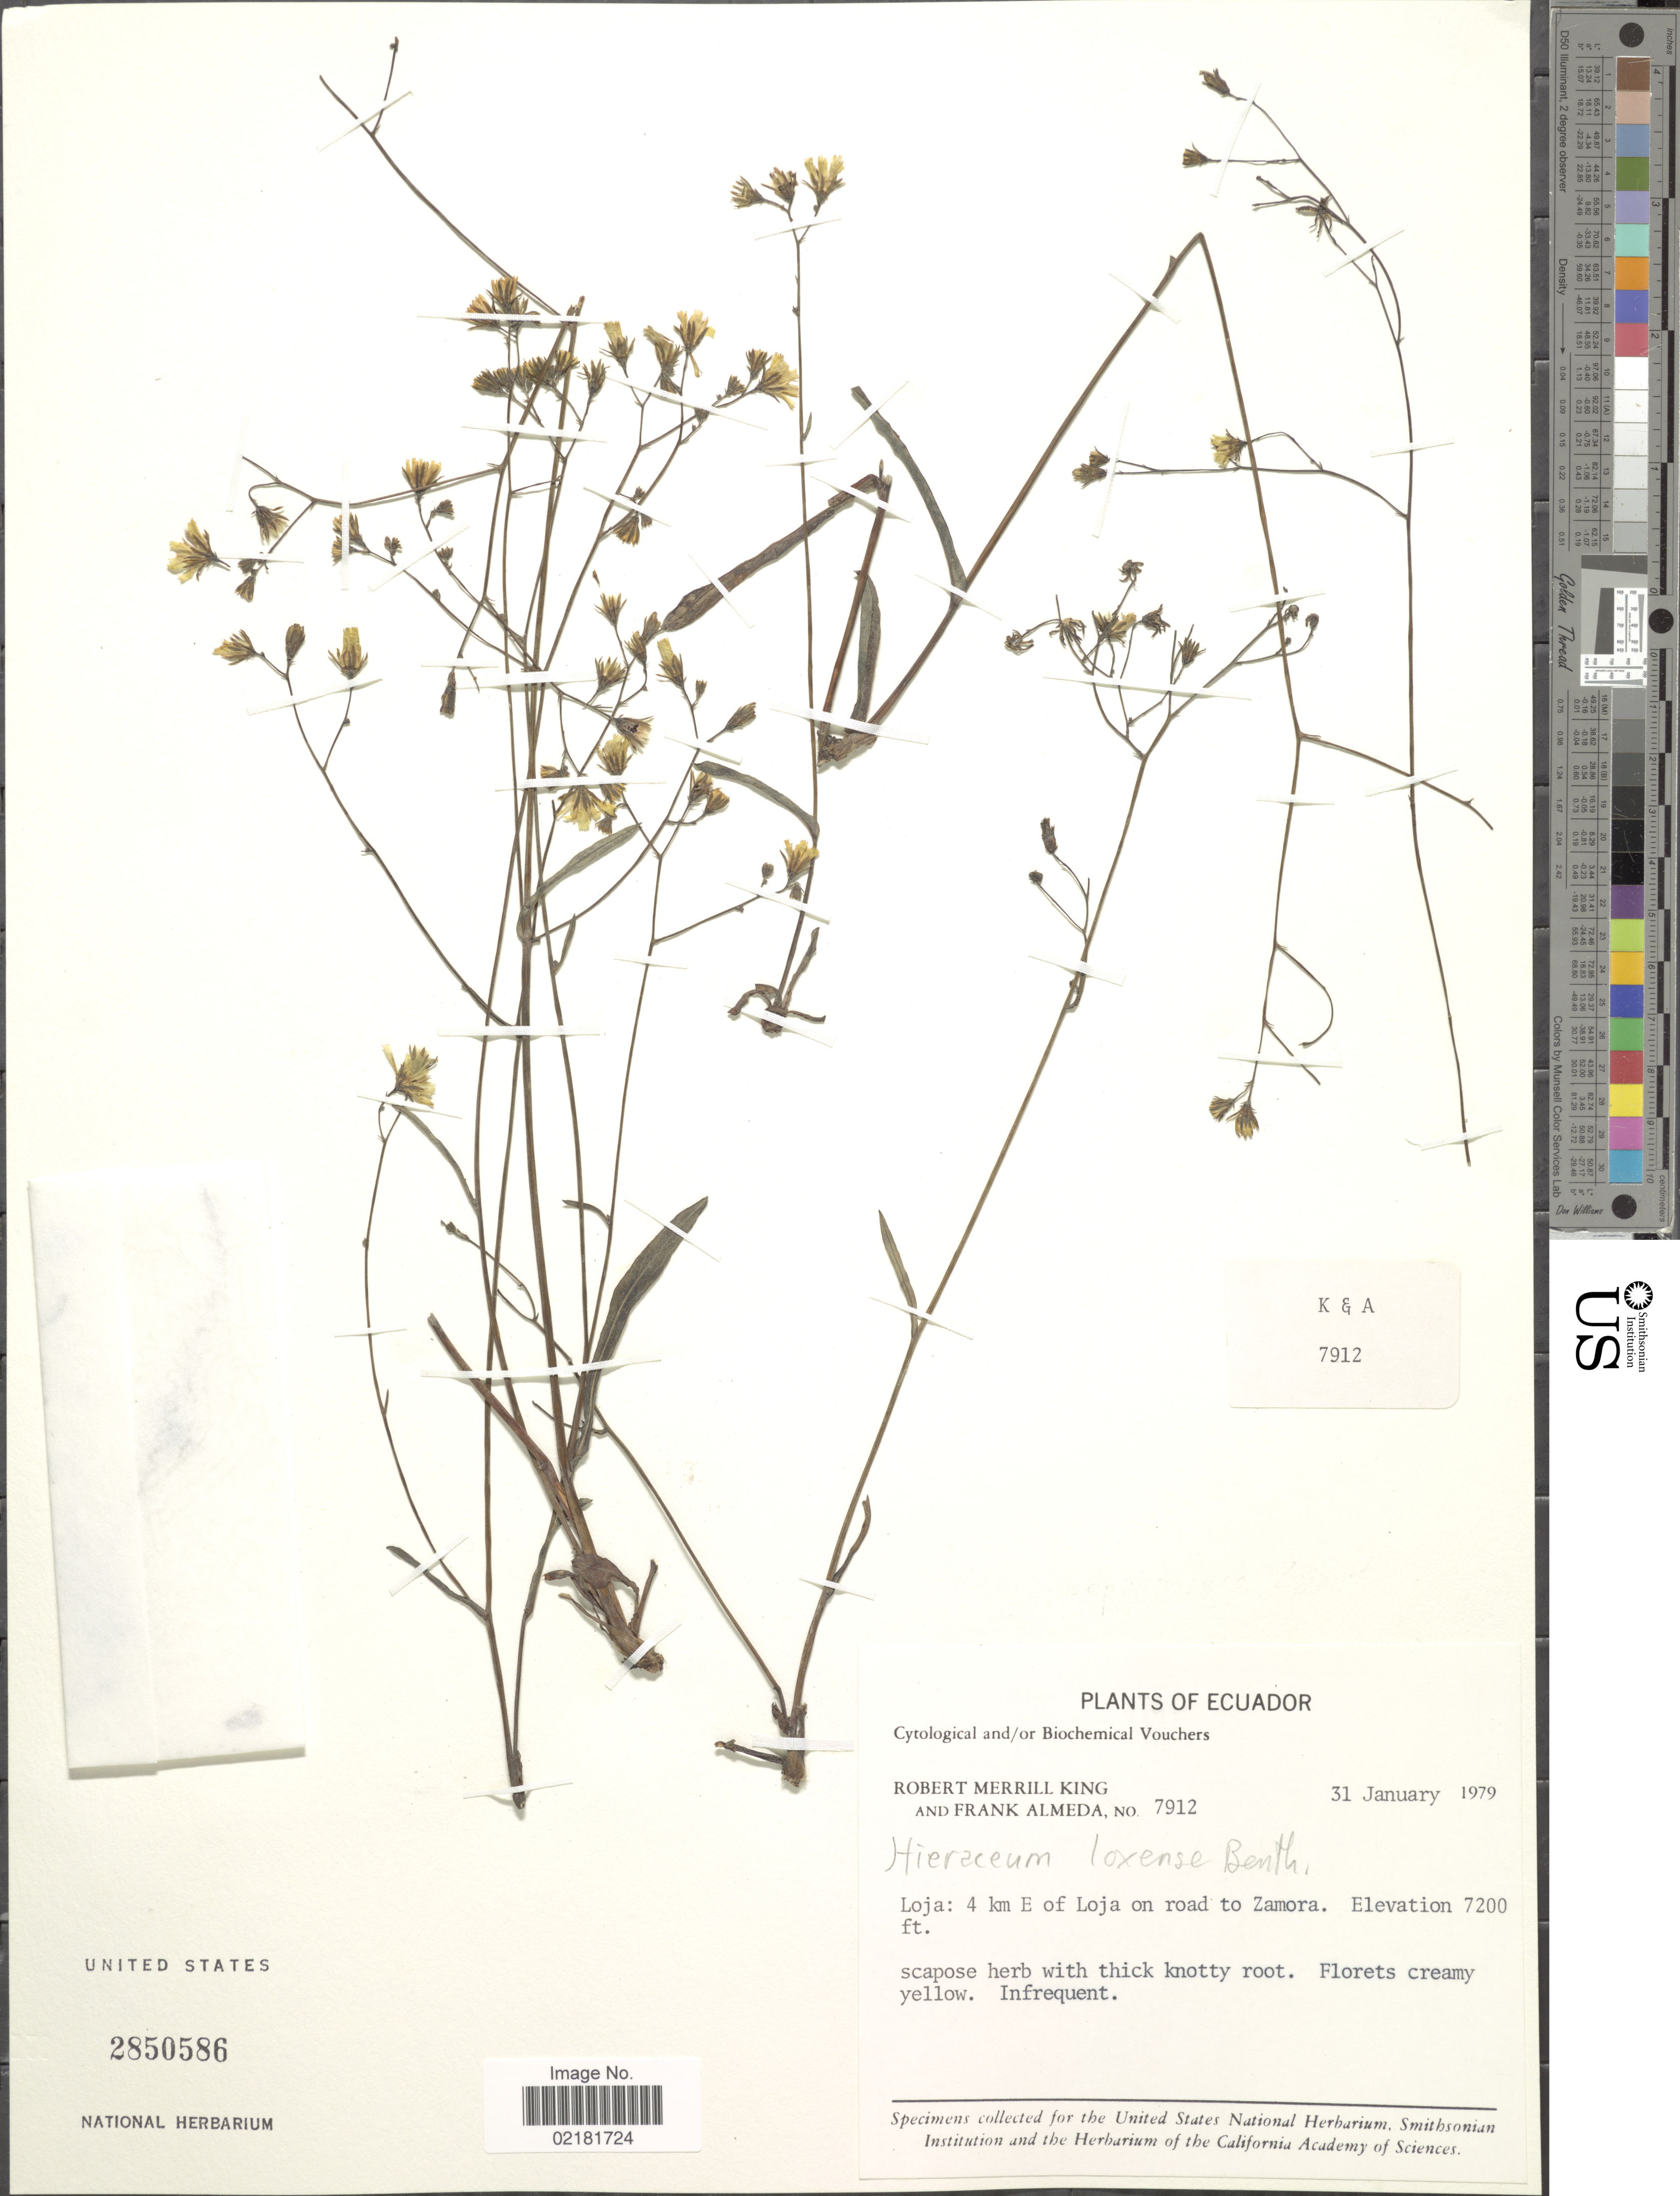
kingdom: Plantae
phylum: Tracheophyta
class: Magnoliopsida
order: Asterales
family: Asteraceae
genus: Hieracium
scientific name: Hieracium loxense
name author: Benth.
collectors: R. M. King & F. Almeda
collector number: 7912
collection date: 1979-01-31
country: Ecuador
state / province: Loja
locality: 4 km E of Loja on road to Zamora.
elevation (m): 2195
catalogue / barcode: US 2850586